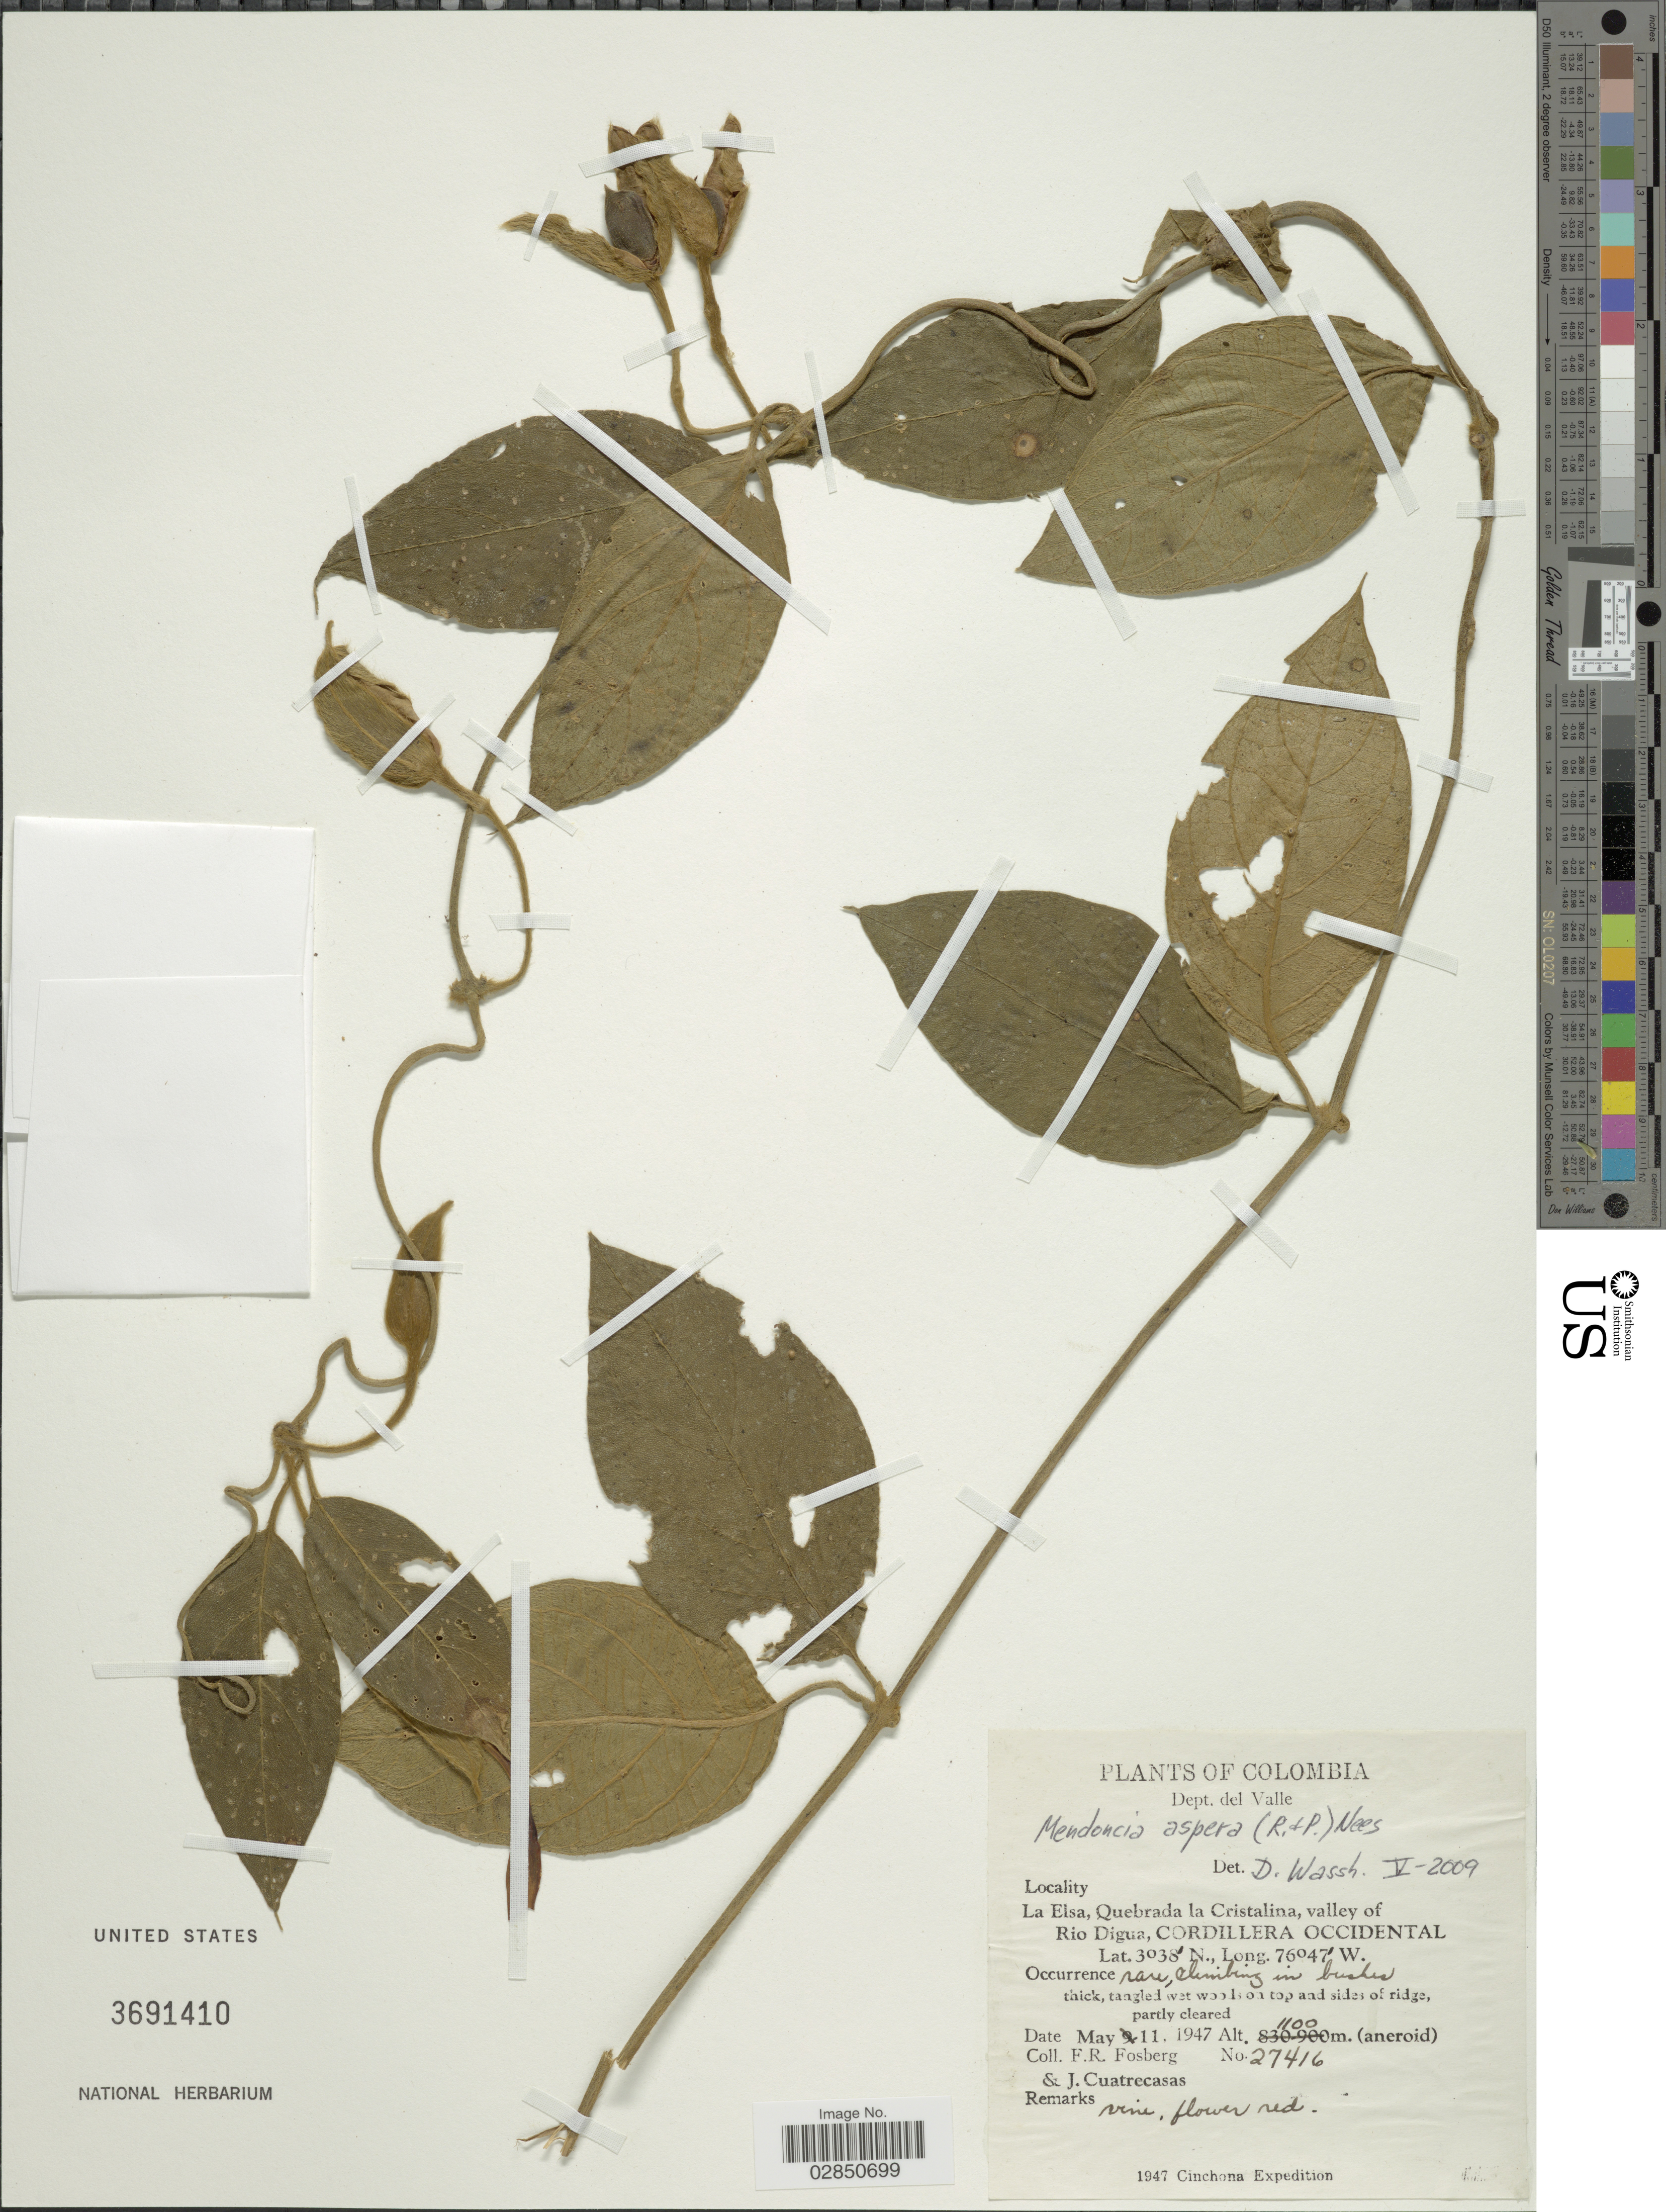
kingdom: Plantae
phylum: Tracheophyta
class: Magnoliopsida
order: Lamiales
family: Acanthaceae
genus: Mendoncia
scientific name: Mendoncia aspera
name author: (Ruiz & Pav.) Nees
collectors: F. R. Fosberg & J. Cuatrecasas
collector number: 27416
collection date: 1947-05-11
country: Colombia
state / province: Valle del Cauca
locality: Dept. del Valle, La Elsa, Quebrada la Cristalina, valley of Rio Digua, Cordillera Occidental.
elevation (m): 1100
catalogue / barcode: US 3691410